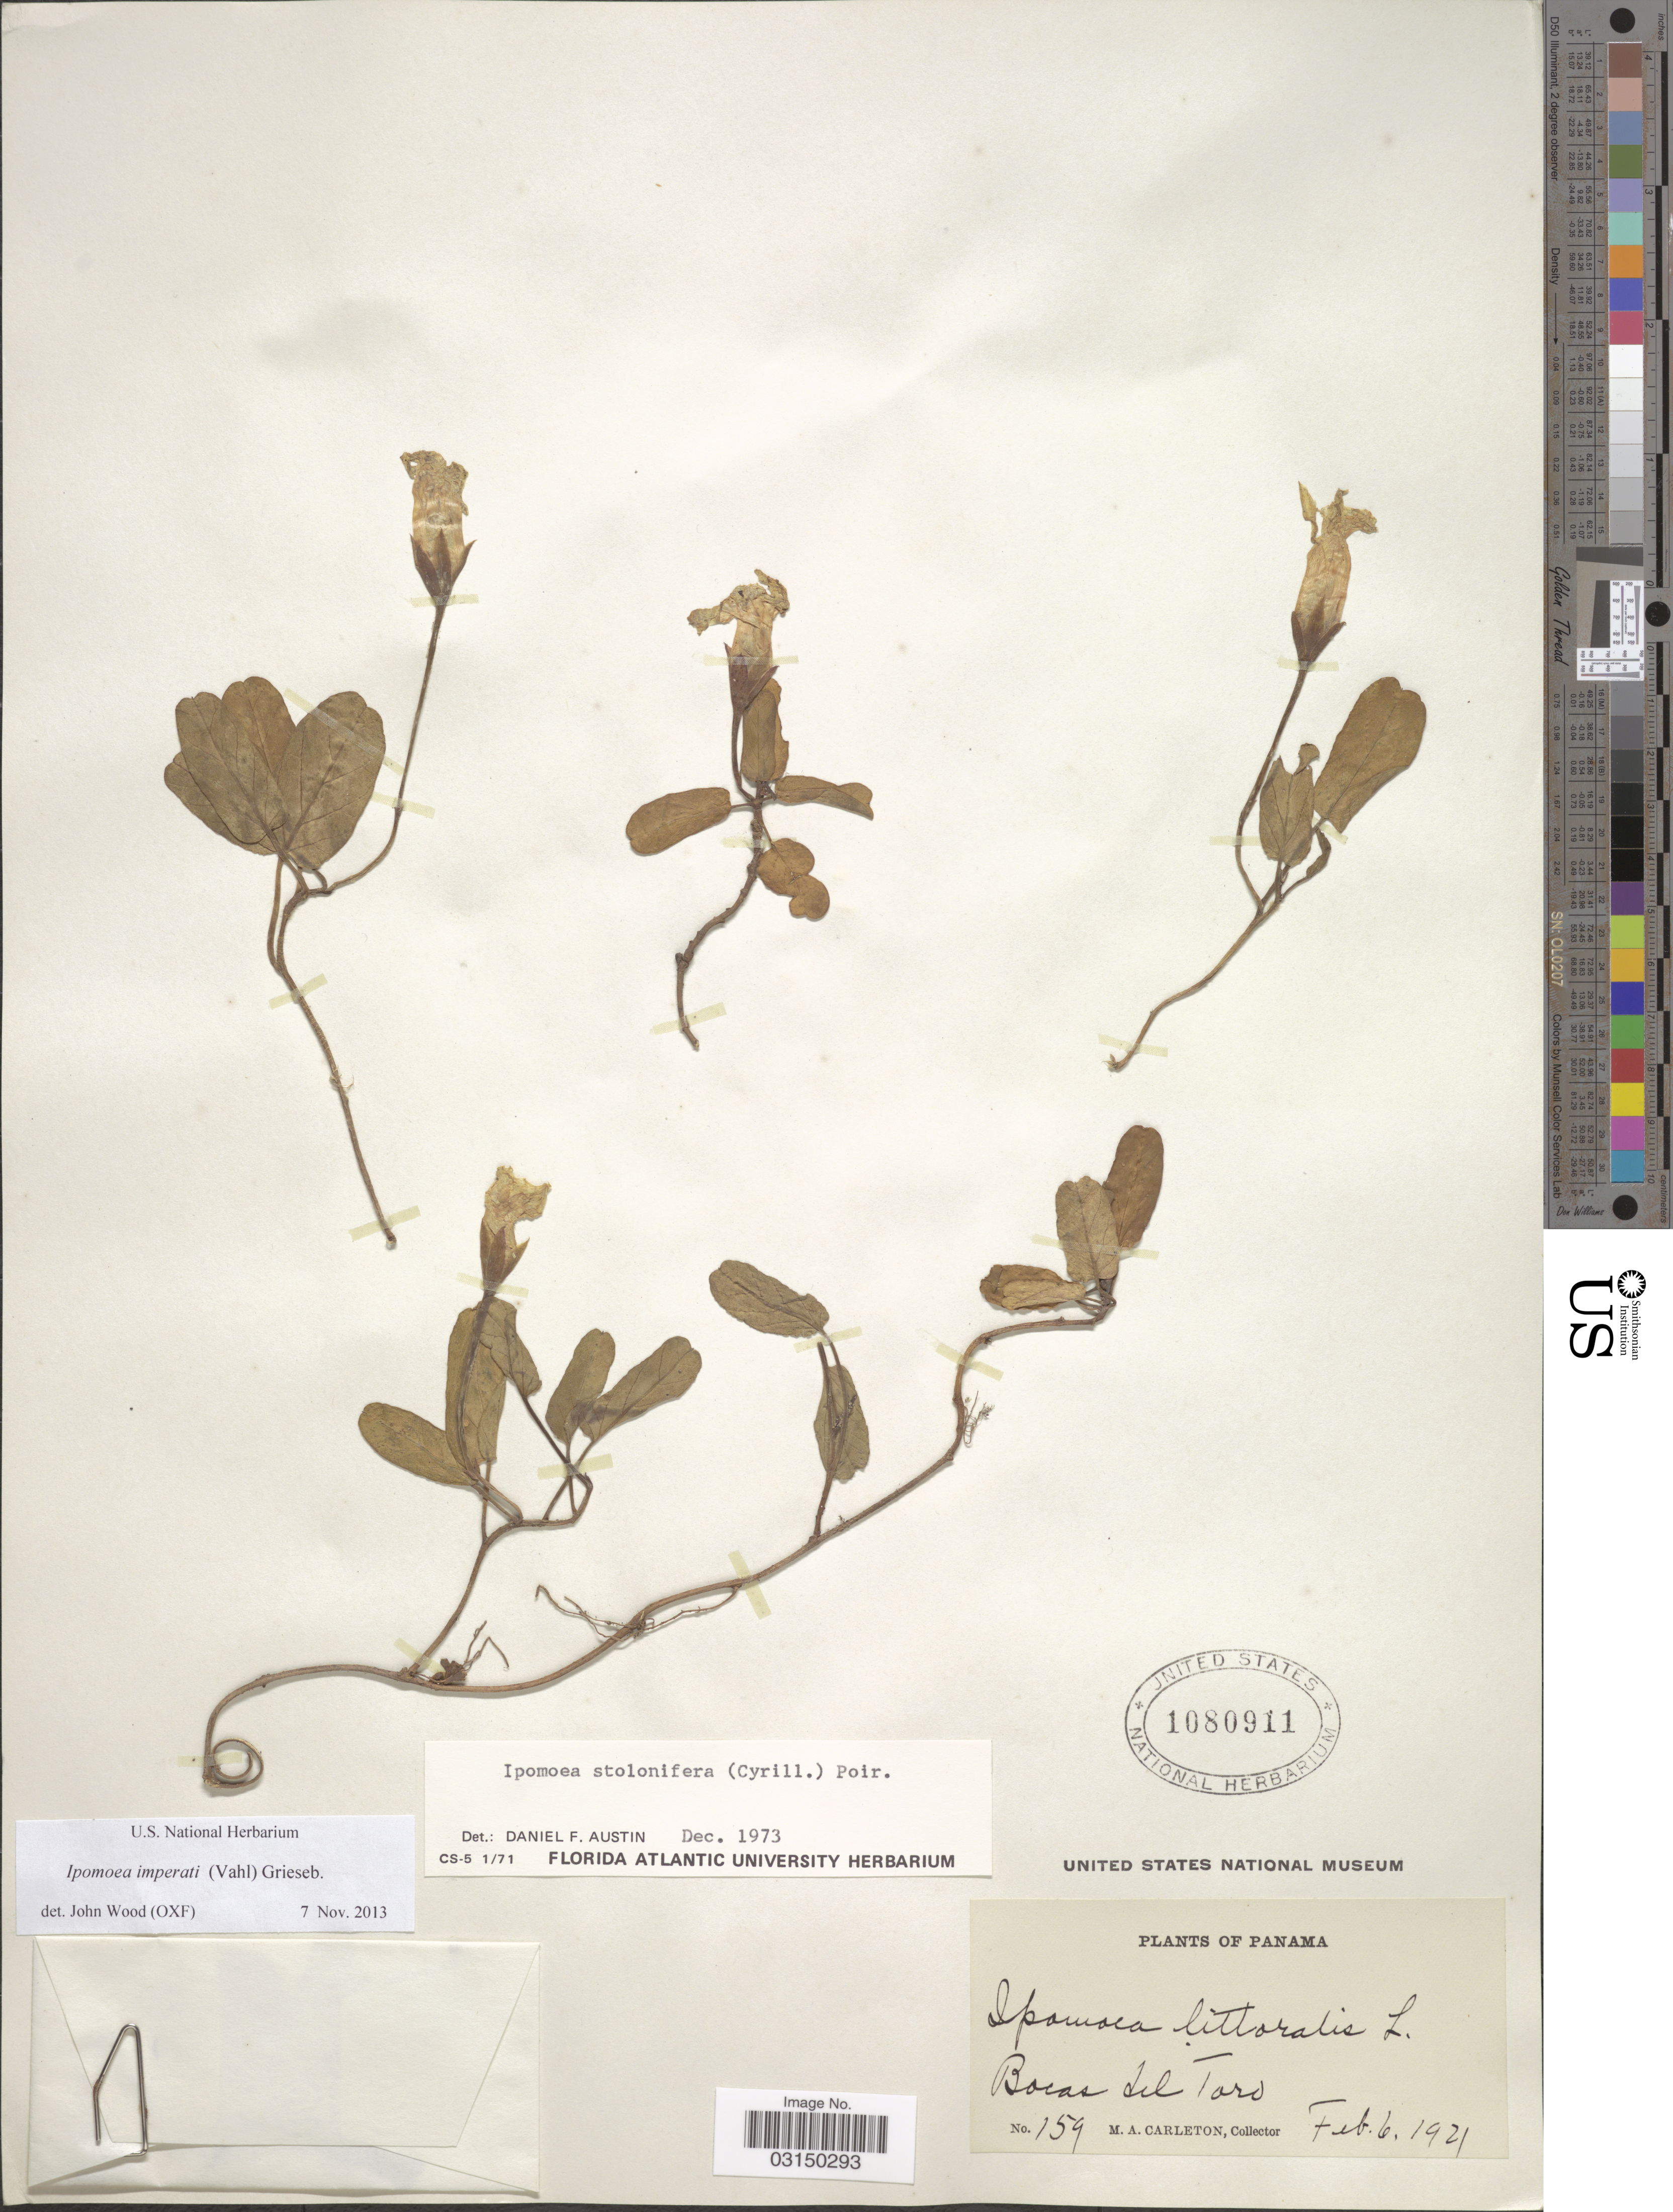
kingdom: Plantae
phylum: Tracheophyta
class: Magnoliopsida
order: Solanales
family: Convolvulaceae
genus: Ipomoea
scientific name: Ipomoea imperati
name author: (Vahl) Griseb.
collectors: M. A. Carleton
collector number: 159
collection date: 1921-02-06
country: Panama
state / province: Bocas del Toro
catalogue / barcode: US 1080911